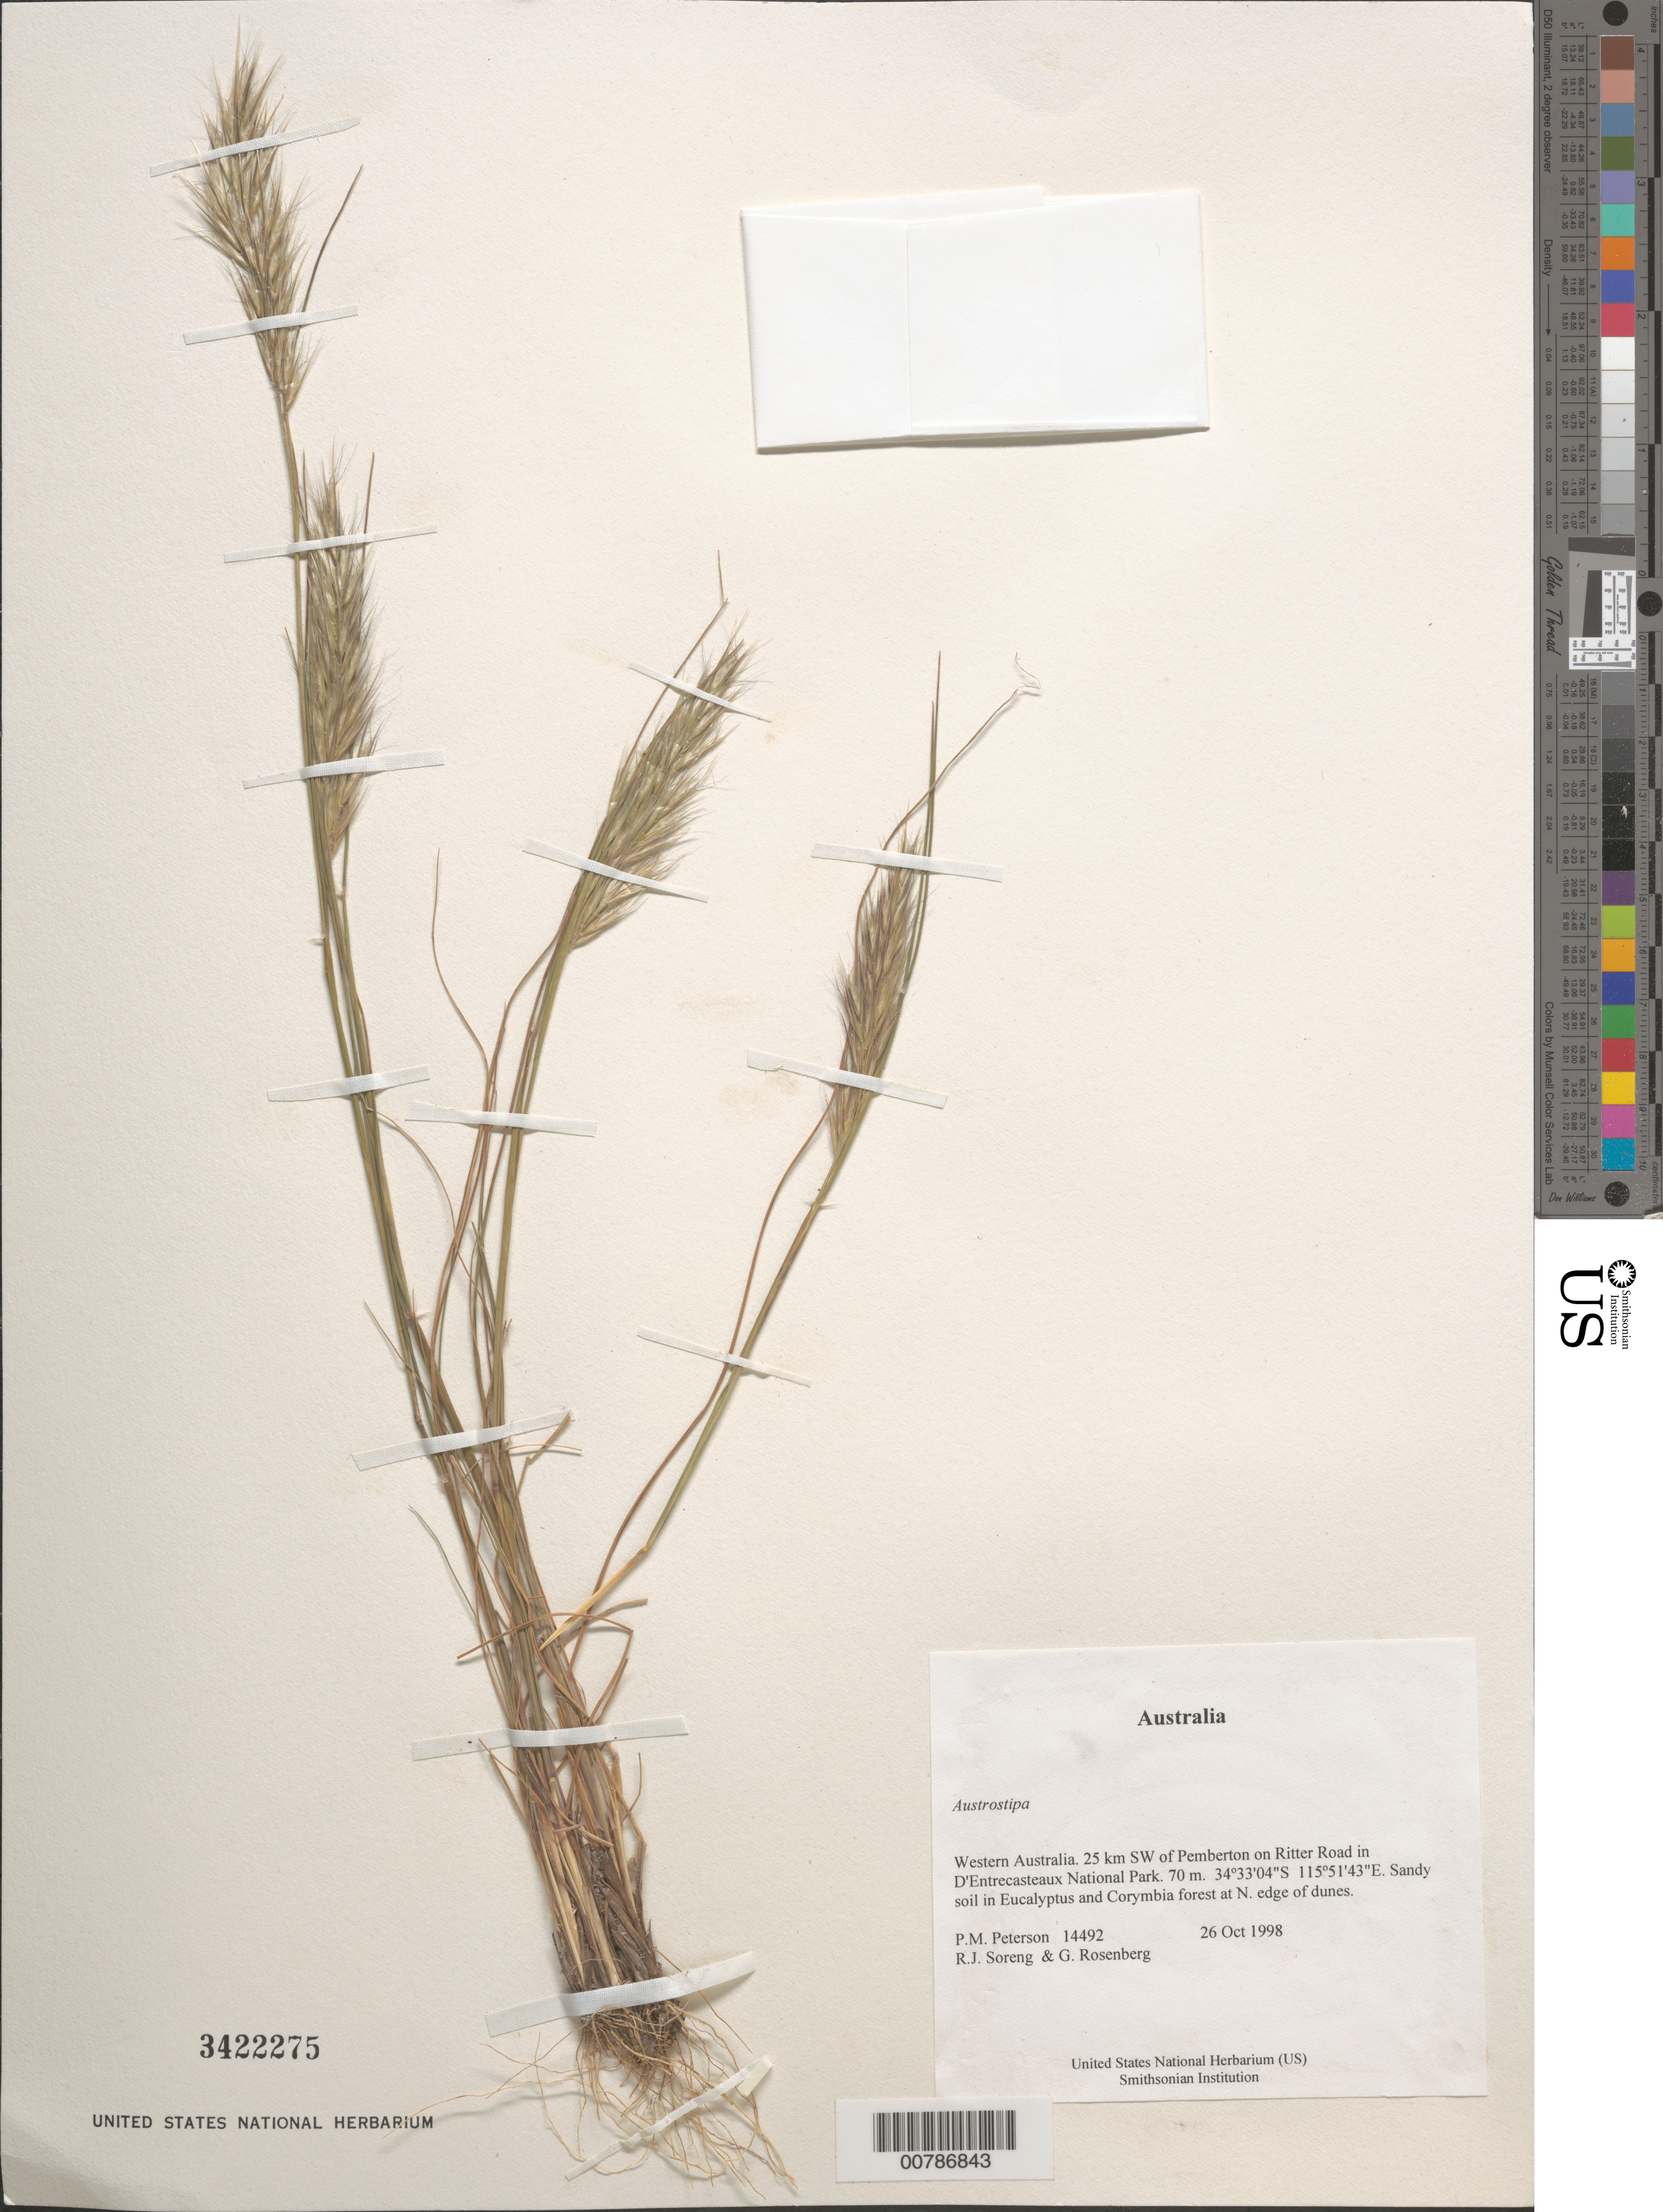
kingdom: Plantae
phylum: Tracheophyta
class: Liliopsida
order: Poales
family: Poaceae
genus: Austrostipa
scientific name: Austrostipa sp.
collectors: P. M. Peterson, R. J. Soreng & G. Rosenberg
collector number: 14492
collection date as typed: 26 Oct 1998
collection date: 1998-10-26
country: Australia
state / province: Western Australia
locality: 25 km SW of Pemberton on Ritter Road in D'Entrecasteaux National Park.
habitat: Sandy soil in Eucalyptus and Corymbia forest at N. edge of dunes.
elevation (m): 70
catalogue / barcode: US 3422275